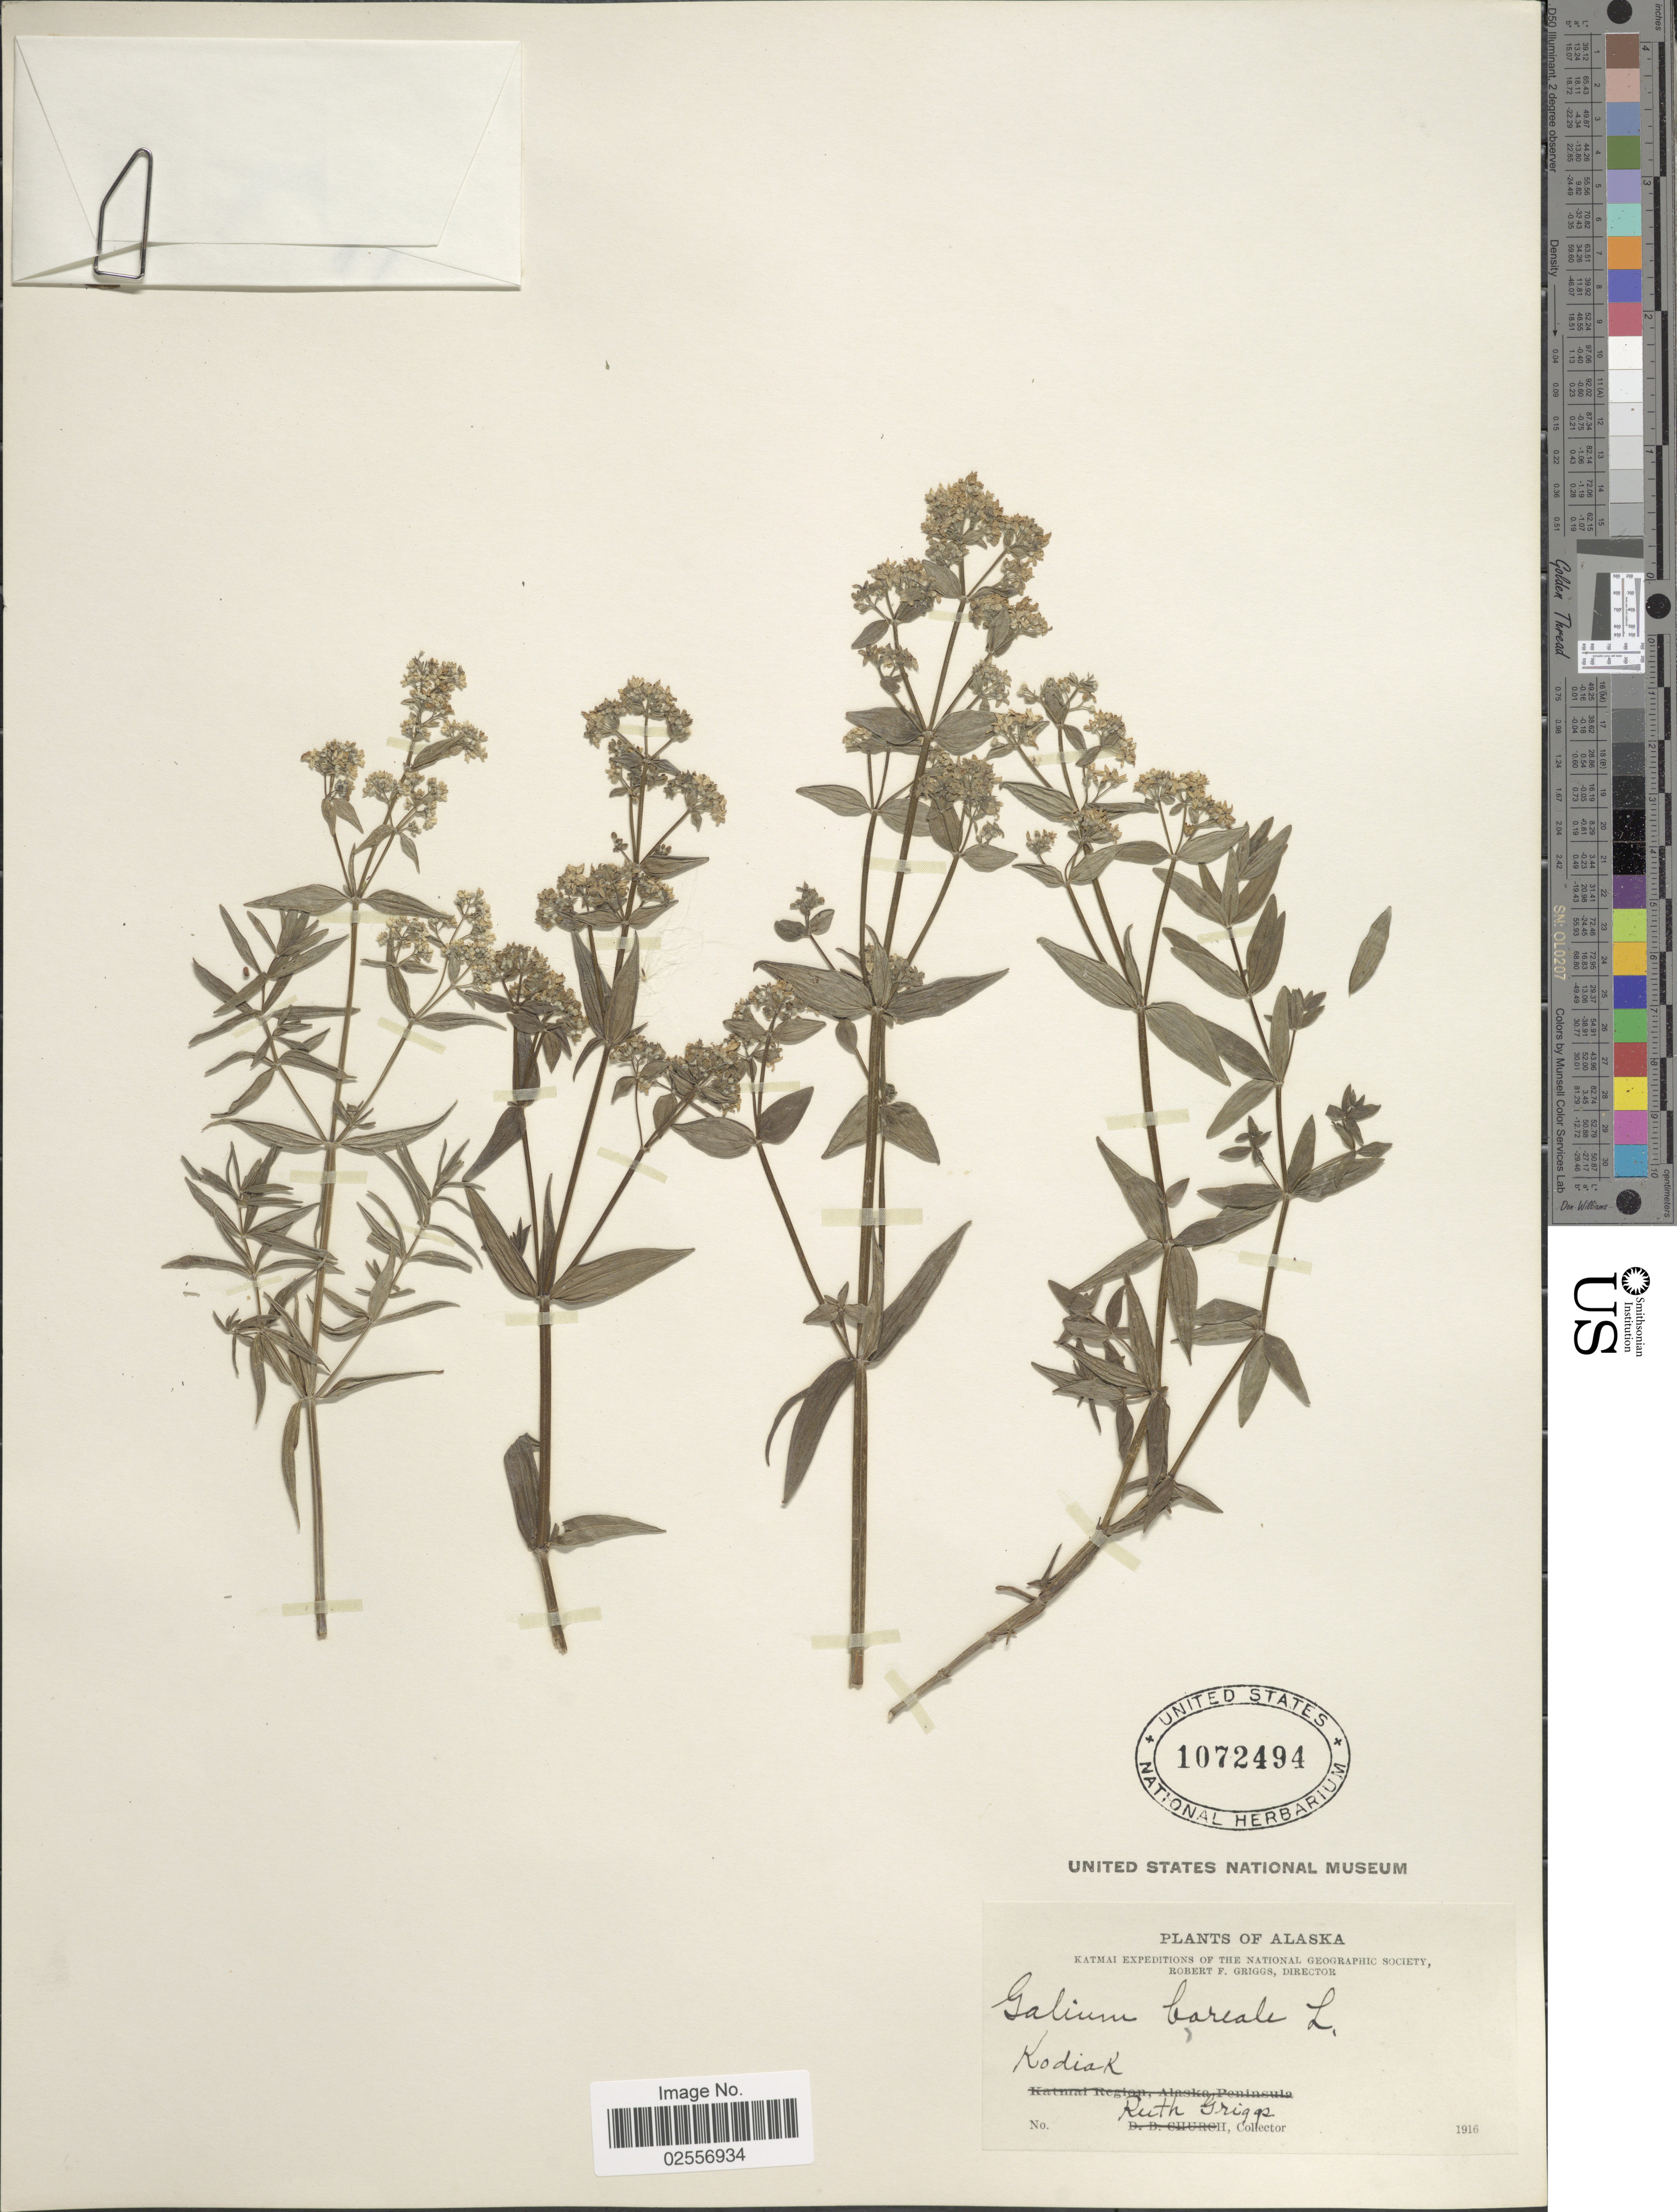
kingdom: Plantae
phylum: Tracheophyta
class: Magnoliopsida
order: Gentianales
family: Rubiaceae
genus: Galium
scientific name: Galium boreale L.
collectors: R. Griggs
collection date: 1916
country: United States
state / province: Alaska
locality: Kodiak, Katmai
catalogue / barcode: US 1072494